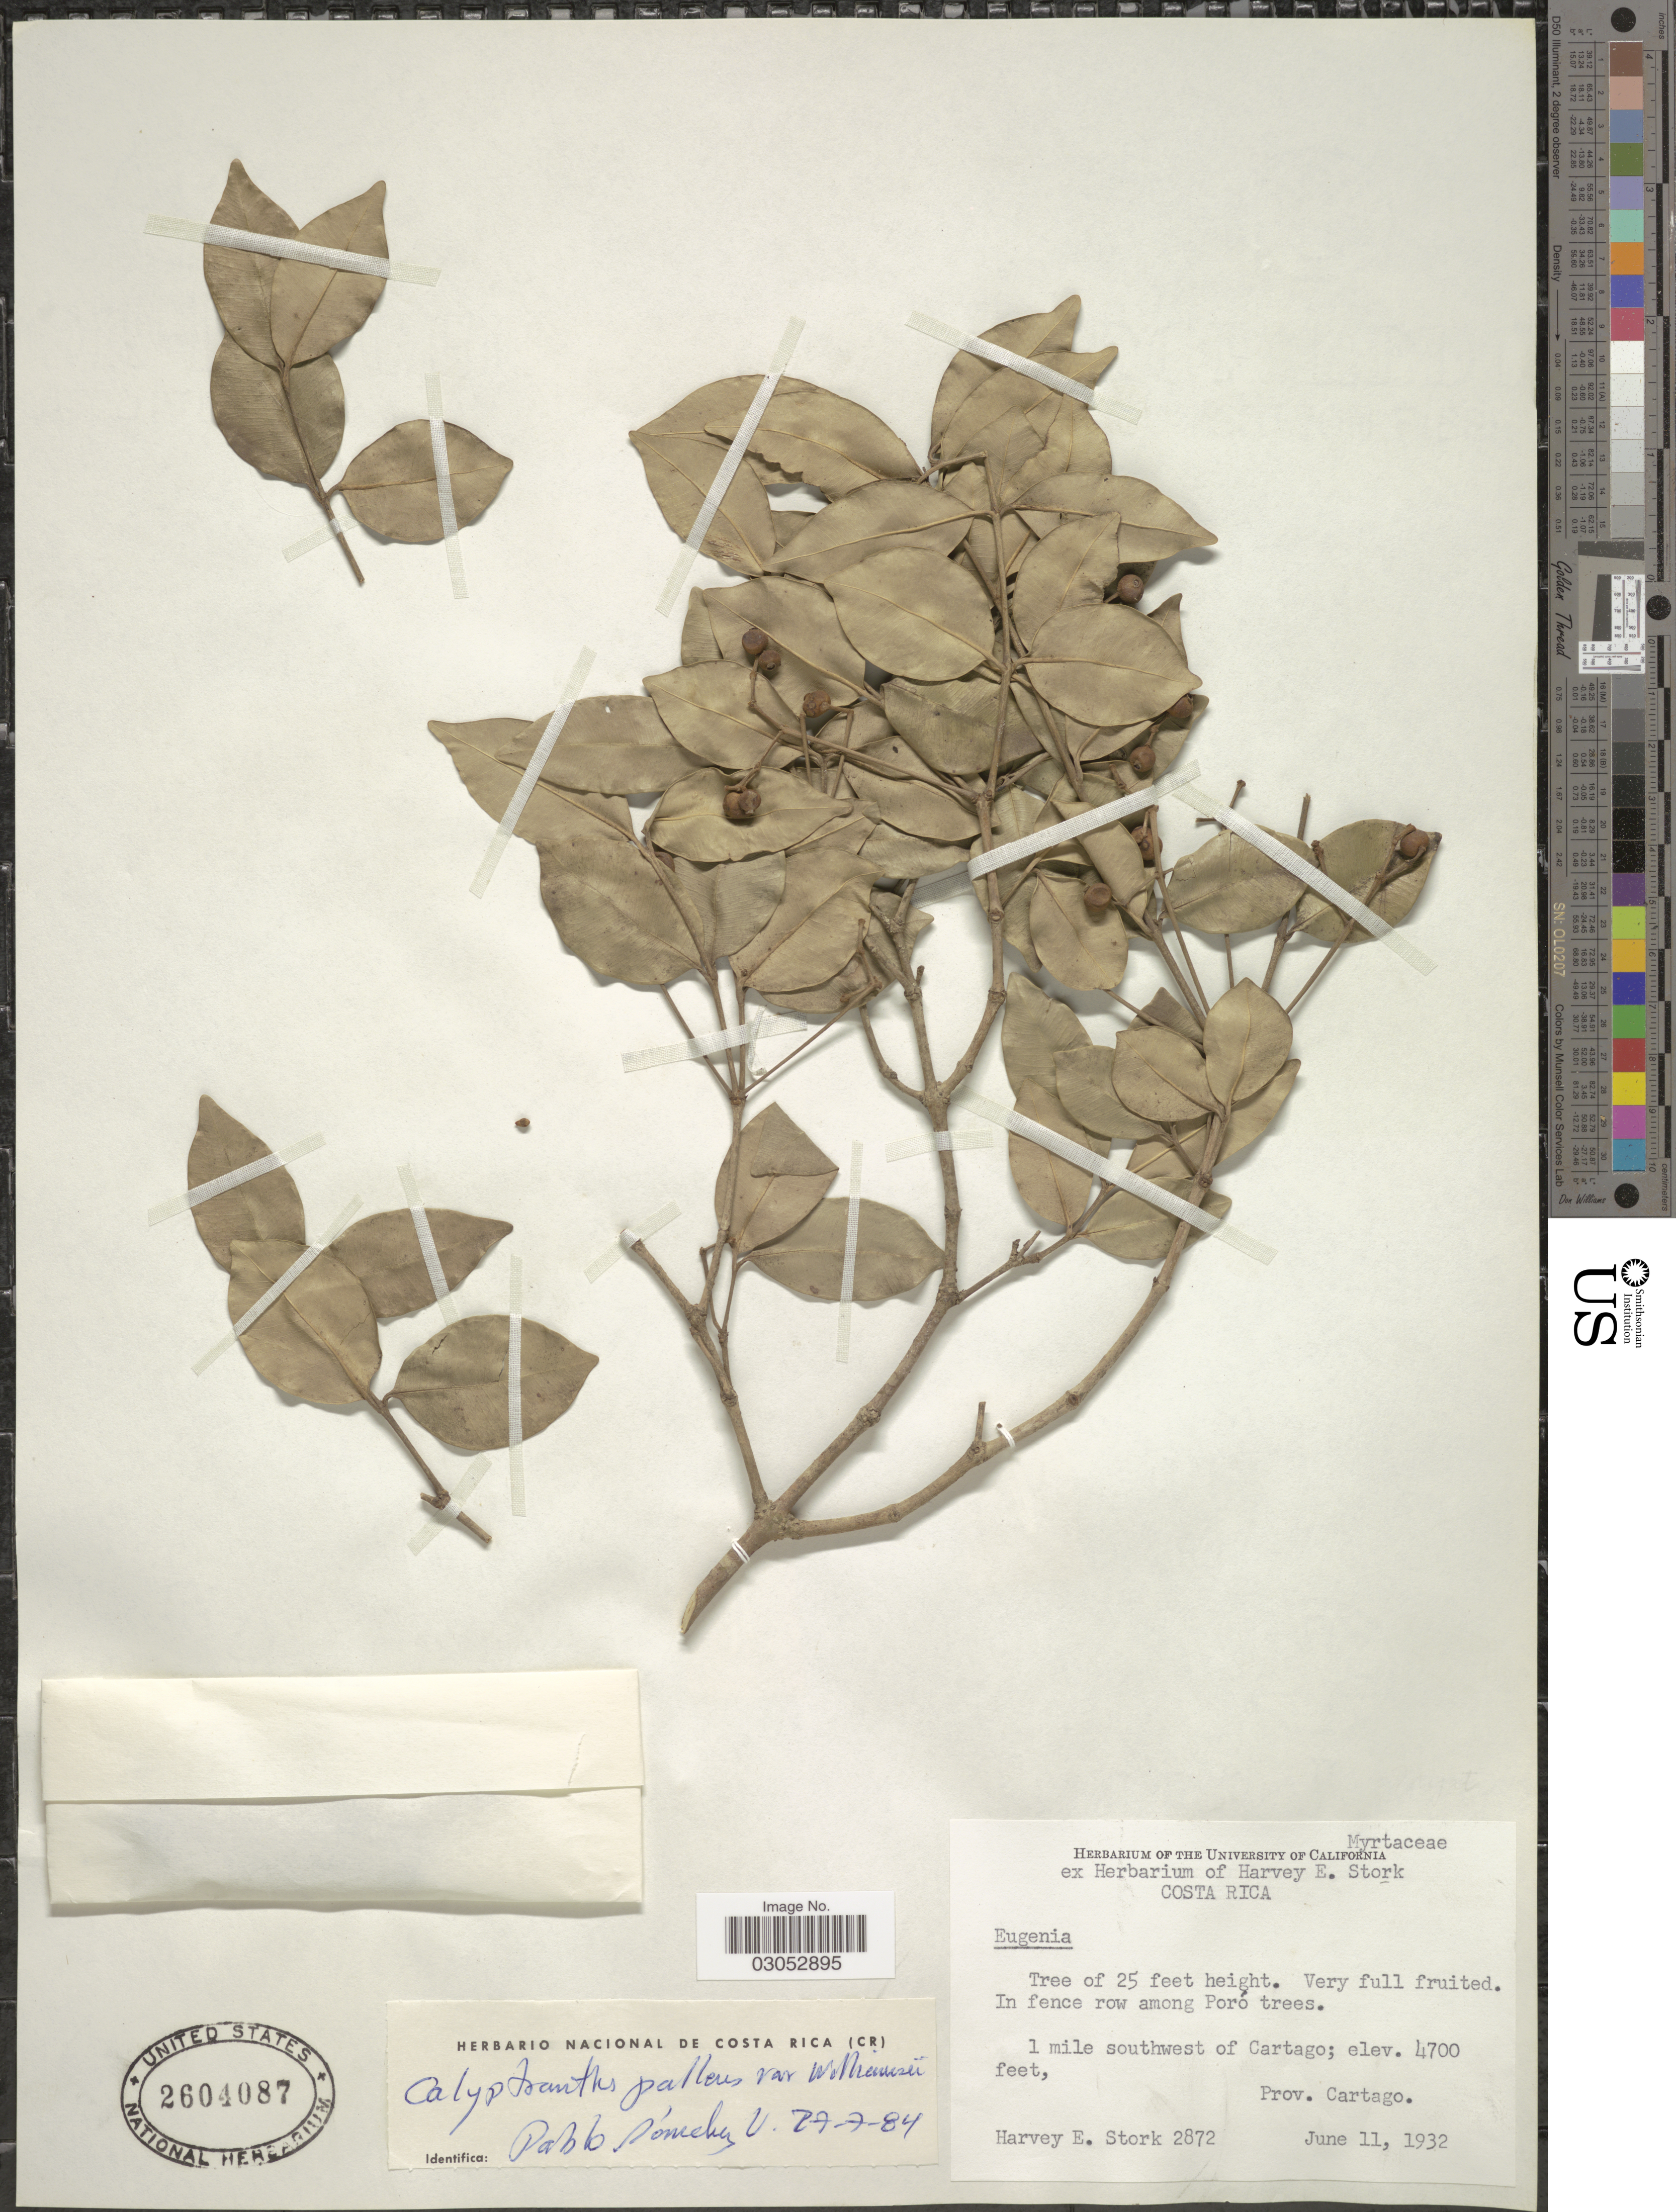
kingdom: Plantae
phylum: Tracheophyta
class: Magnoliopsida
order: Myrtales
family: Myrtaceae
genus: Myrcia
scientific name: Myrcia neopallens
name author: A.R. Lourenço & E. Lucas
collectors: H. E. Stork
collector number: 2872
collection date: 1932-06-11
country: Costa Rica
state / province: Cartago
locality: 1 mile southwest of Cartago.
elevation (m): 1433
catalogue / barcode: US 2604087